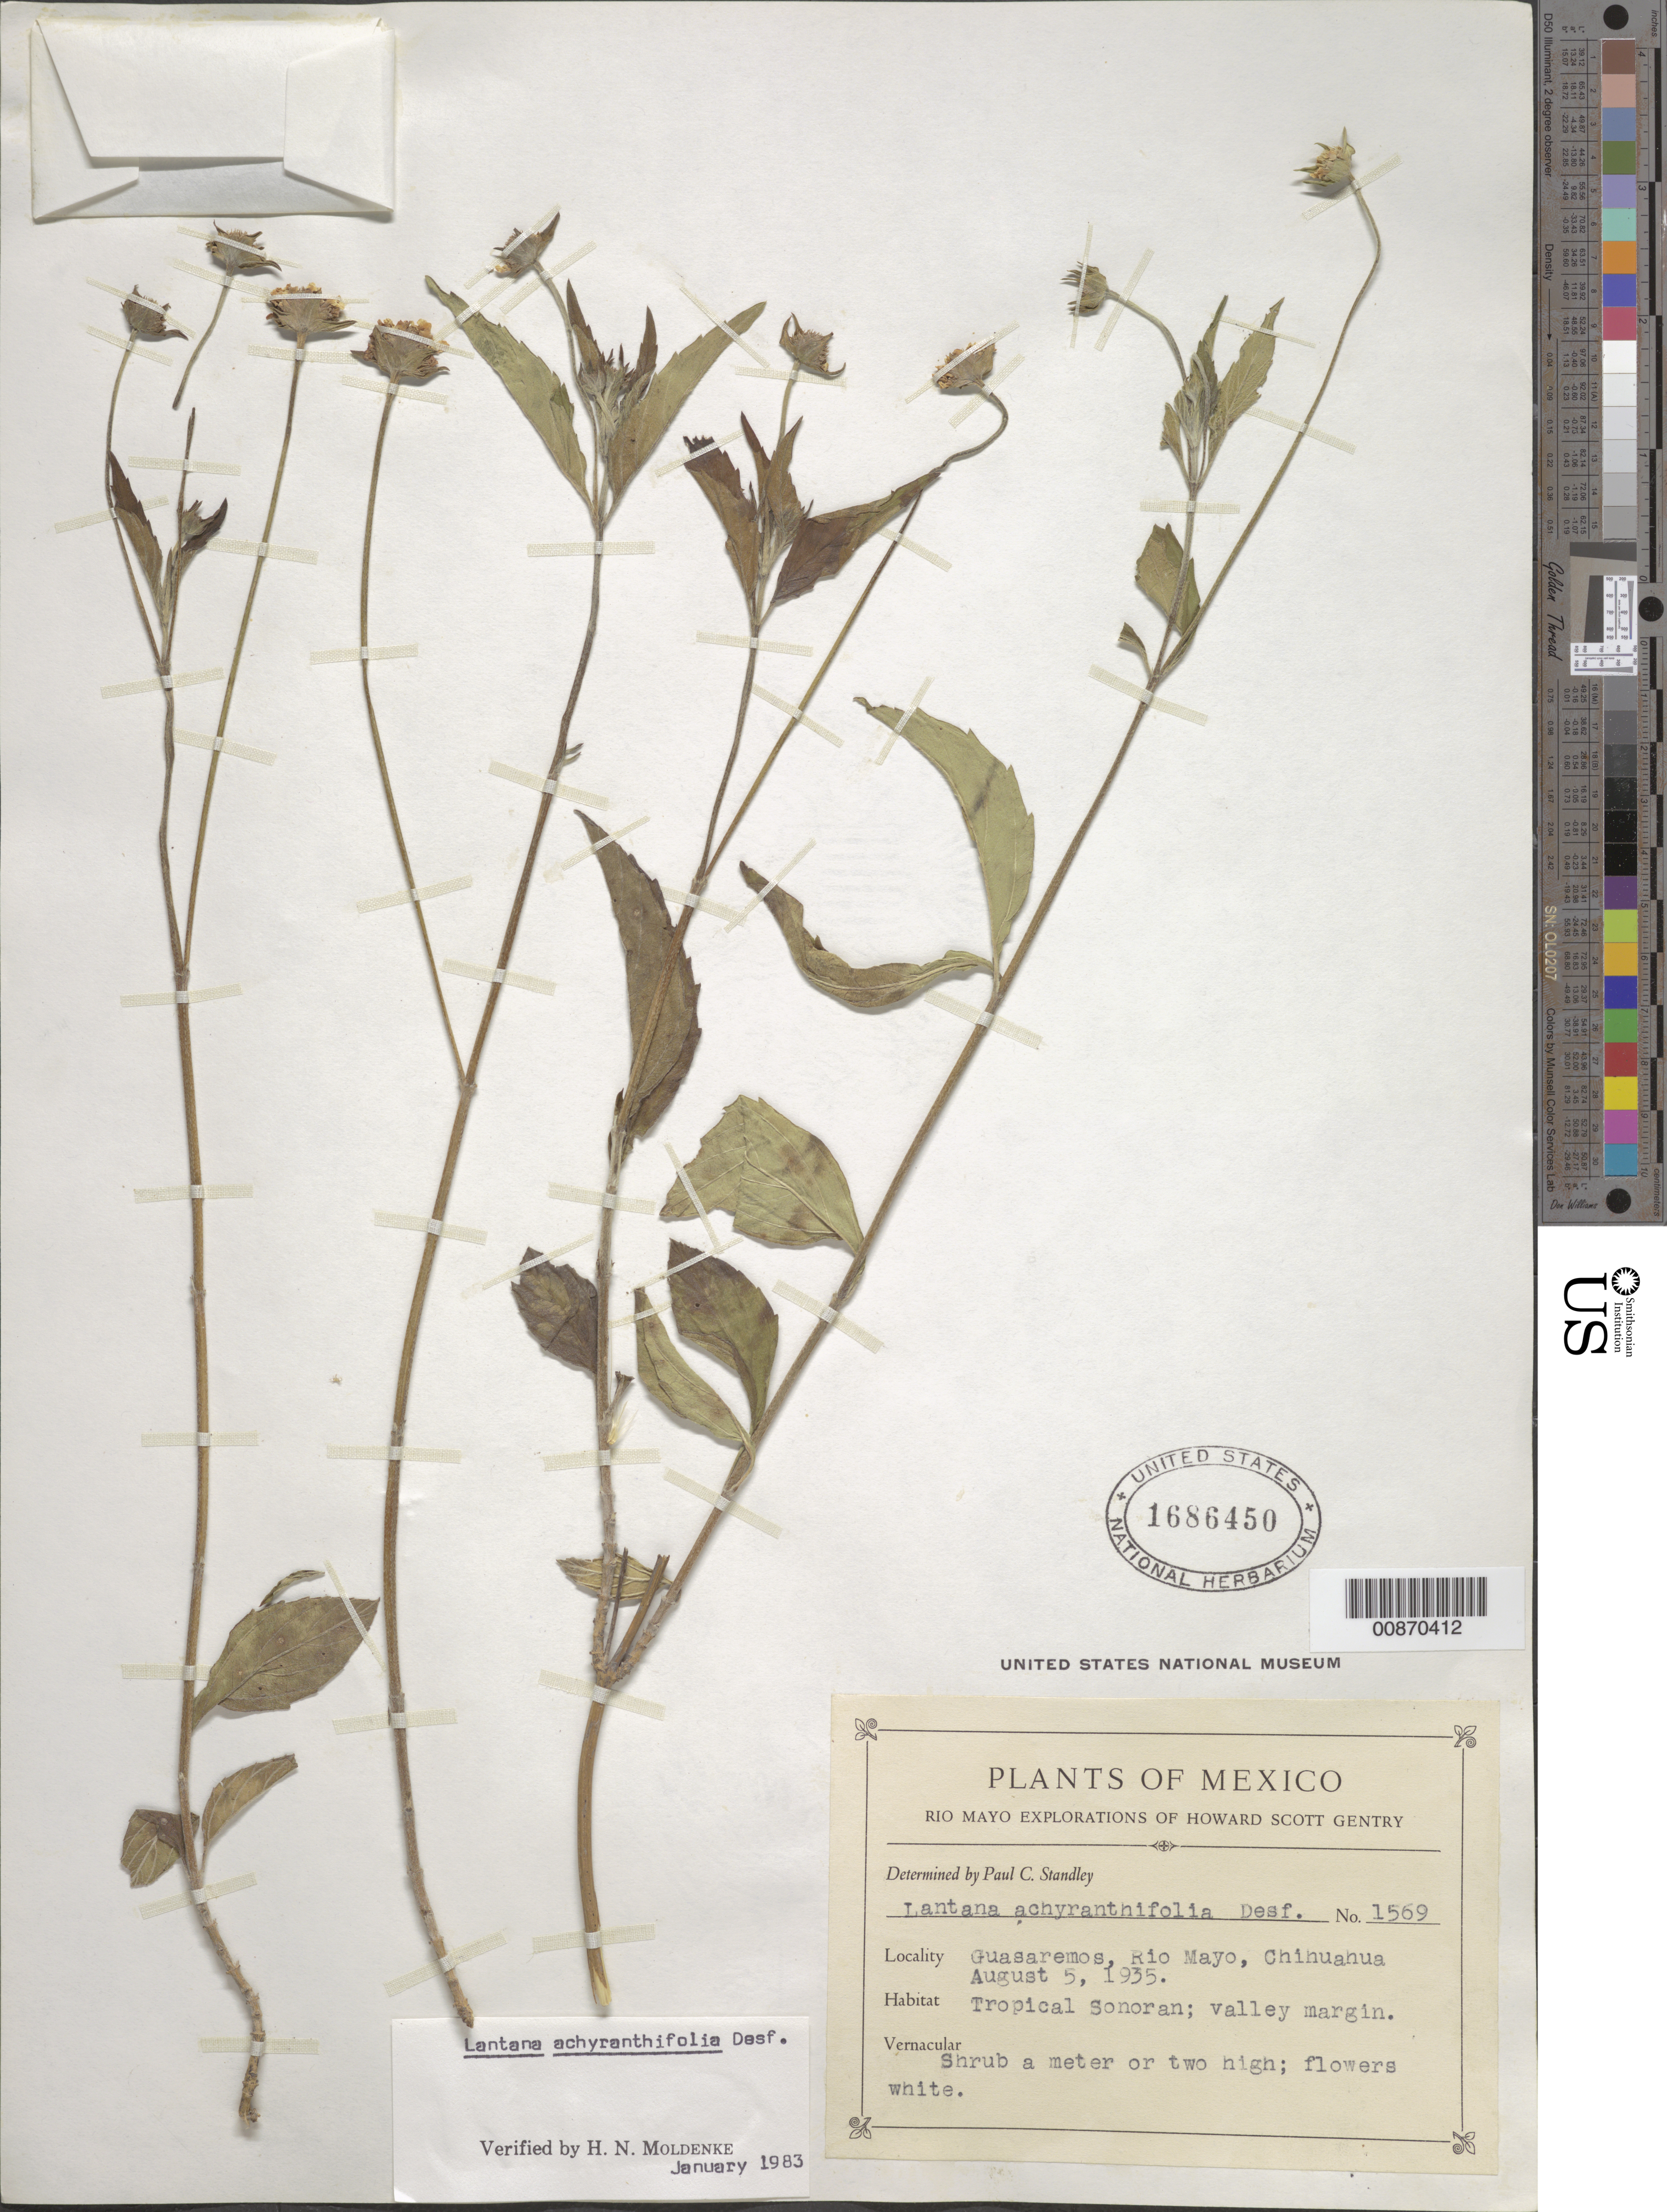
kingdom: Plantae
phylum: Tracheophyta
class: Magnoliopsida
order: Lamiales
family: Verbenaceae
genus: Lantana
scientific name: Lantana achyranthifolia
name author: Desf.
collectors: H. S. Gentry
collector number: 1569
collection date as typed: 05 Aug 1935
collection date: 1935-08-05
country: Mexico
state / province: Chihuahua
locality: Guasaremos, Río Mayo, Chihuahua.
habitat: Tropical Sonoran; valley margin.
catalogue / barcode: US 1686450